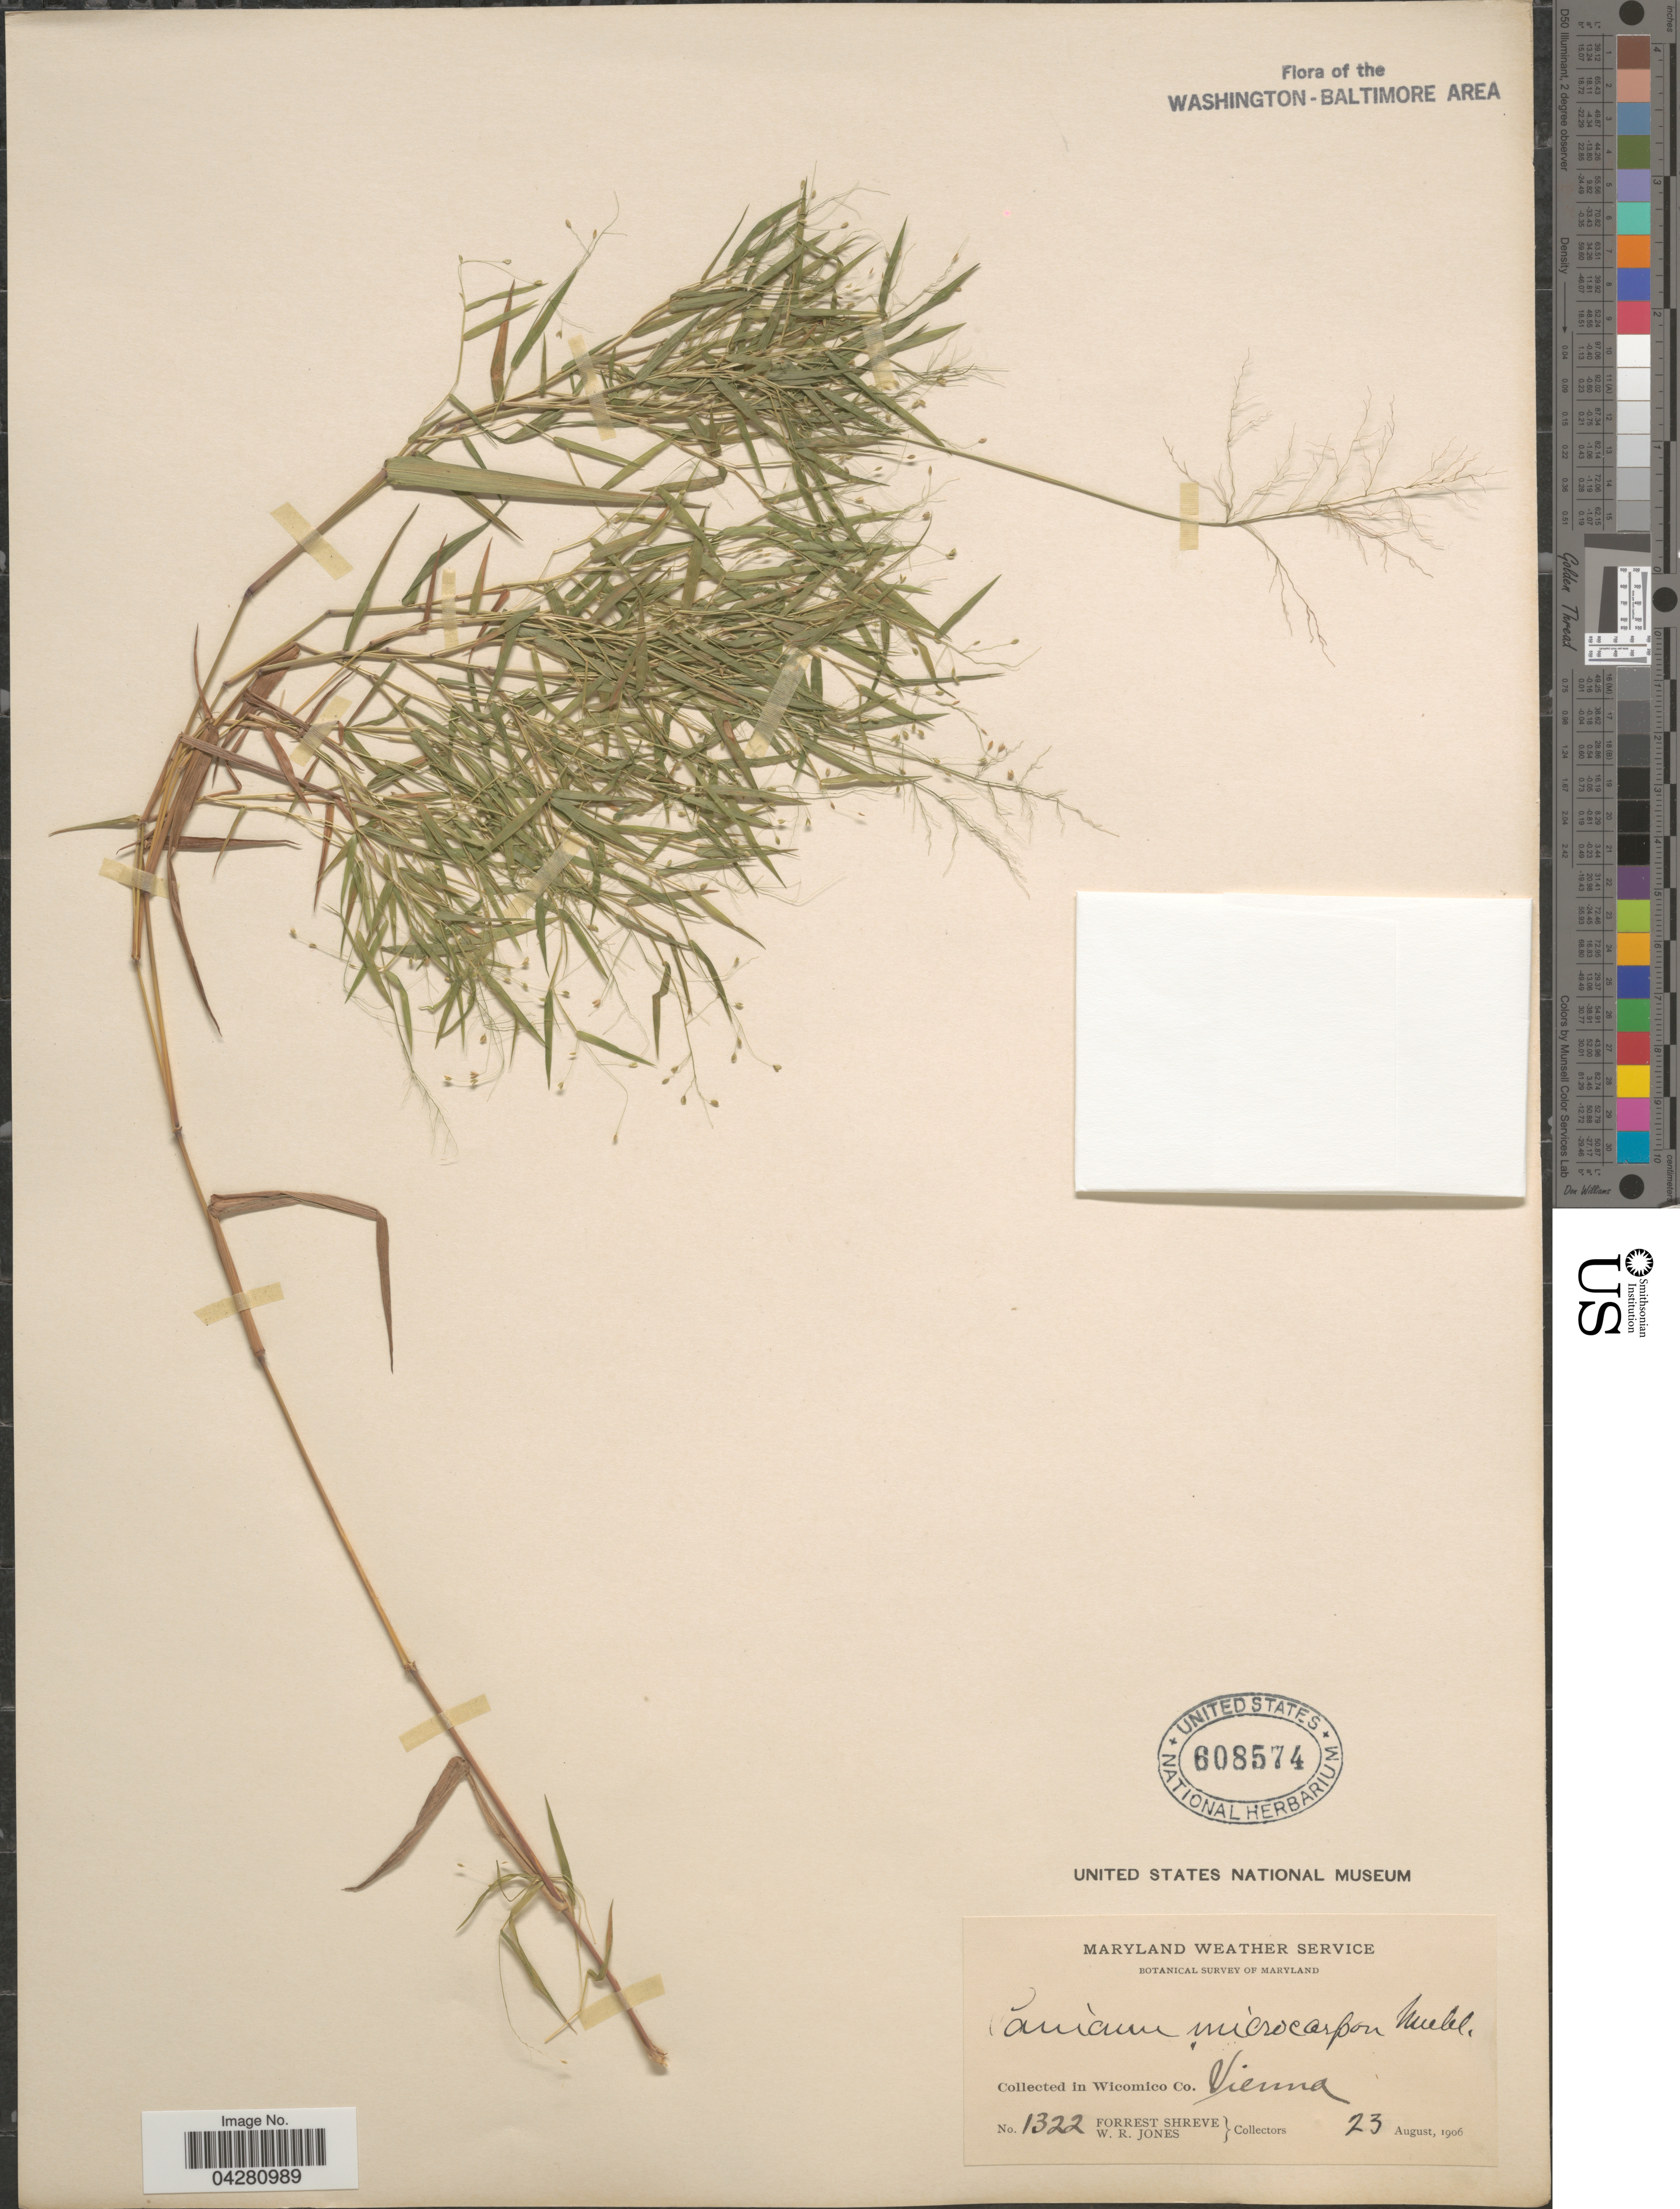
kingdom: Plantae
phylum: Tracheophyta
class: Liliopsida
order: Poales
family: Poaceae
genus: Dichanthelium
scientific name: Dichanthelium dichotomum var. dichotomum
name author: (L.) Gould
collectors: F. Shreve & W. R. Jones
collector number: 1322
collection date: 1906-08-23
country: United States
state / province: Maryland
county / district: Wicmico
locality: Botanical Survey of Maryland. In Wicomico Co. Vienna.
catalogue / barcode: US 608574